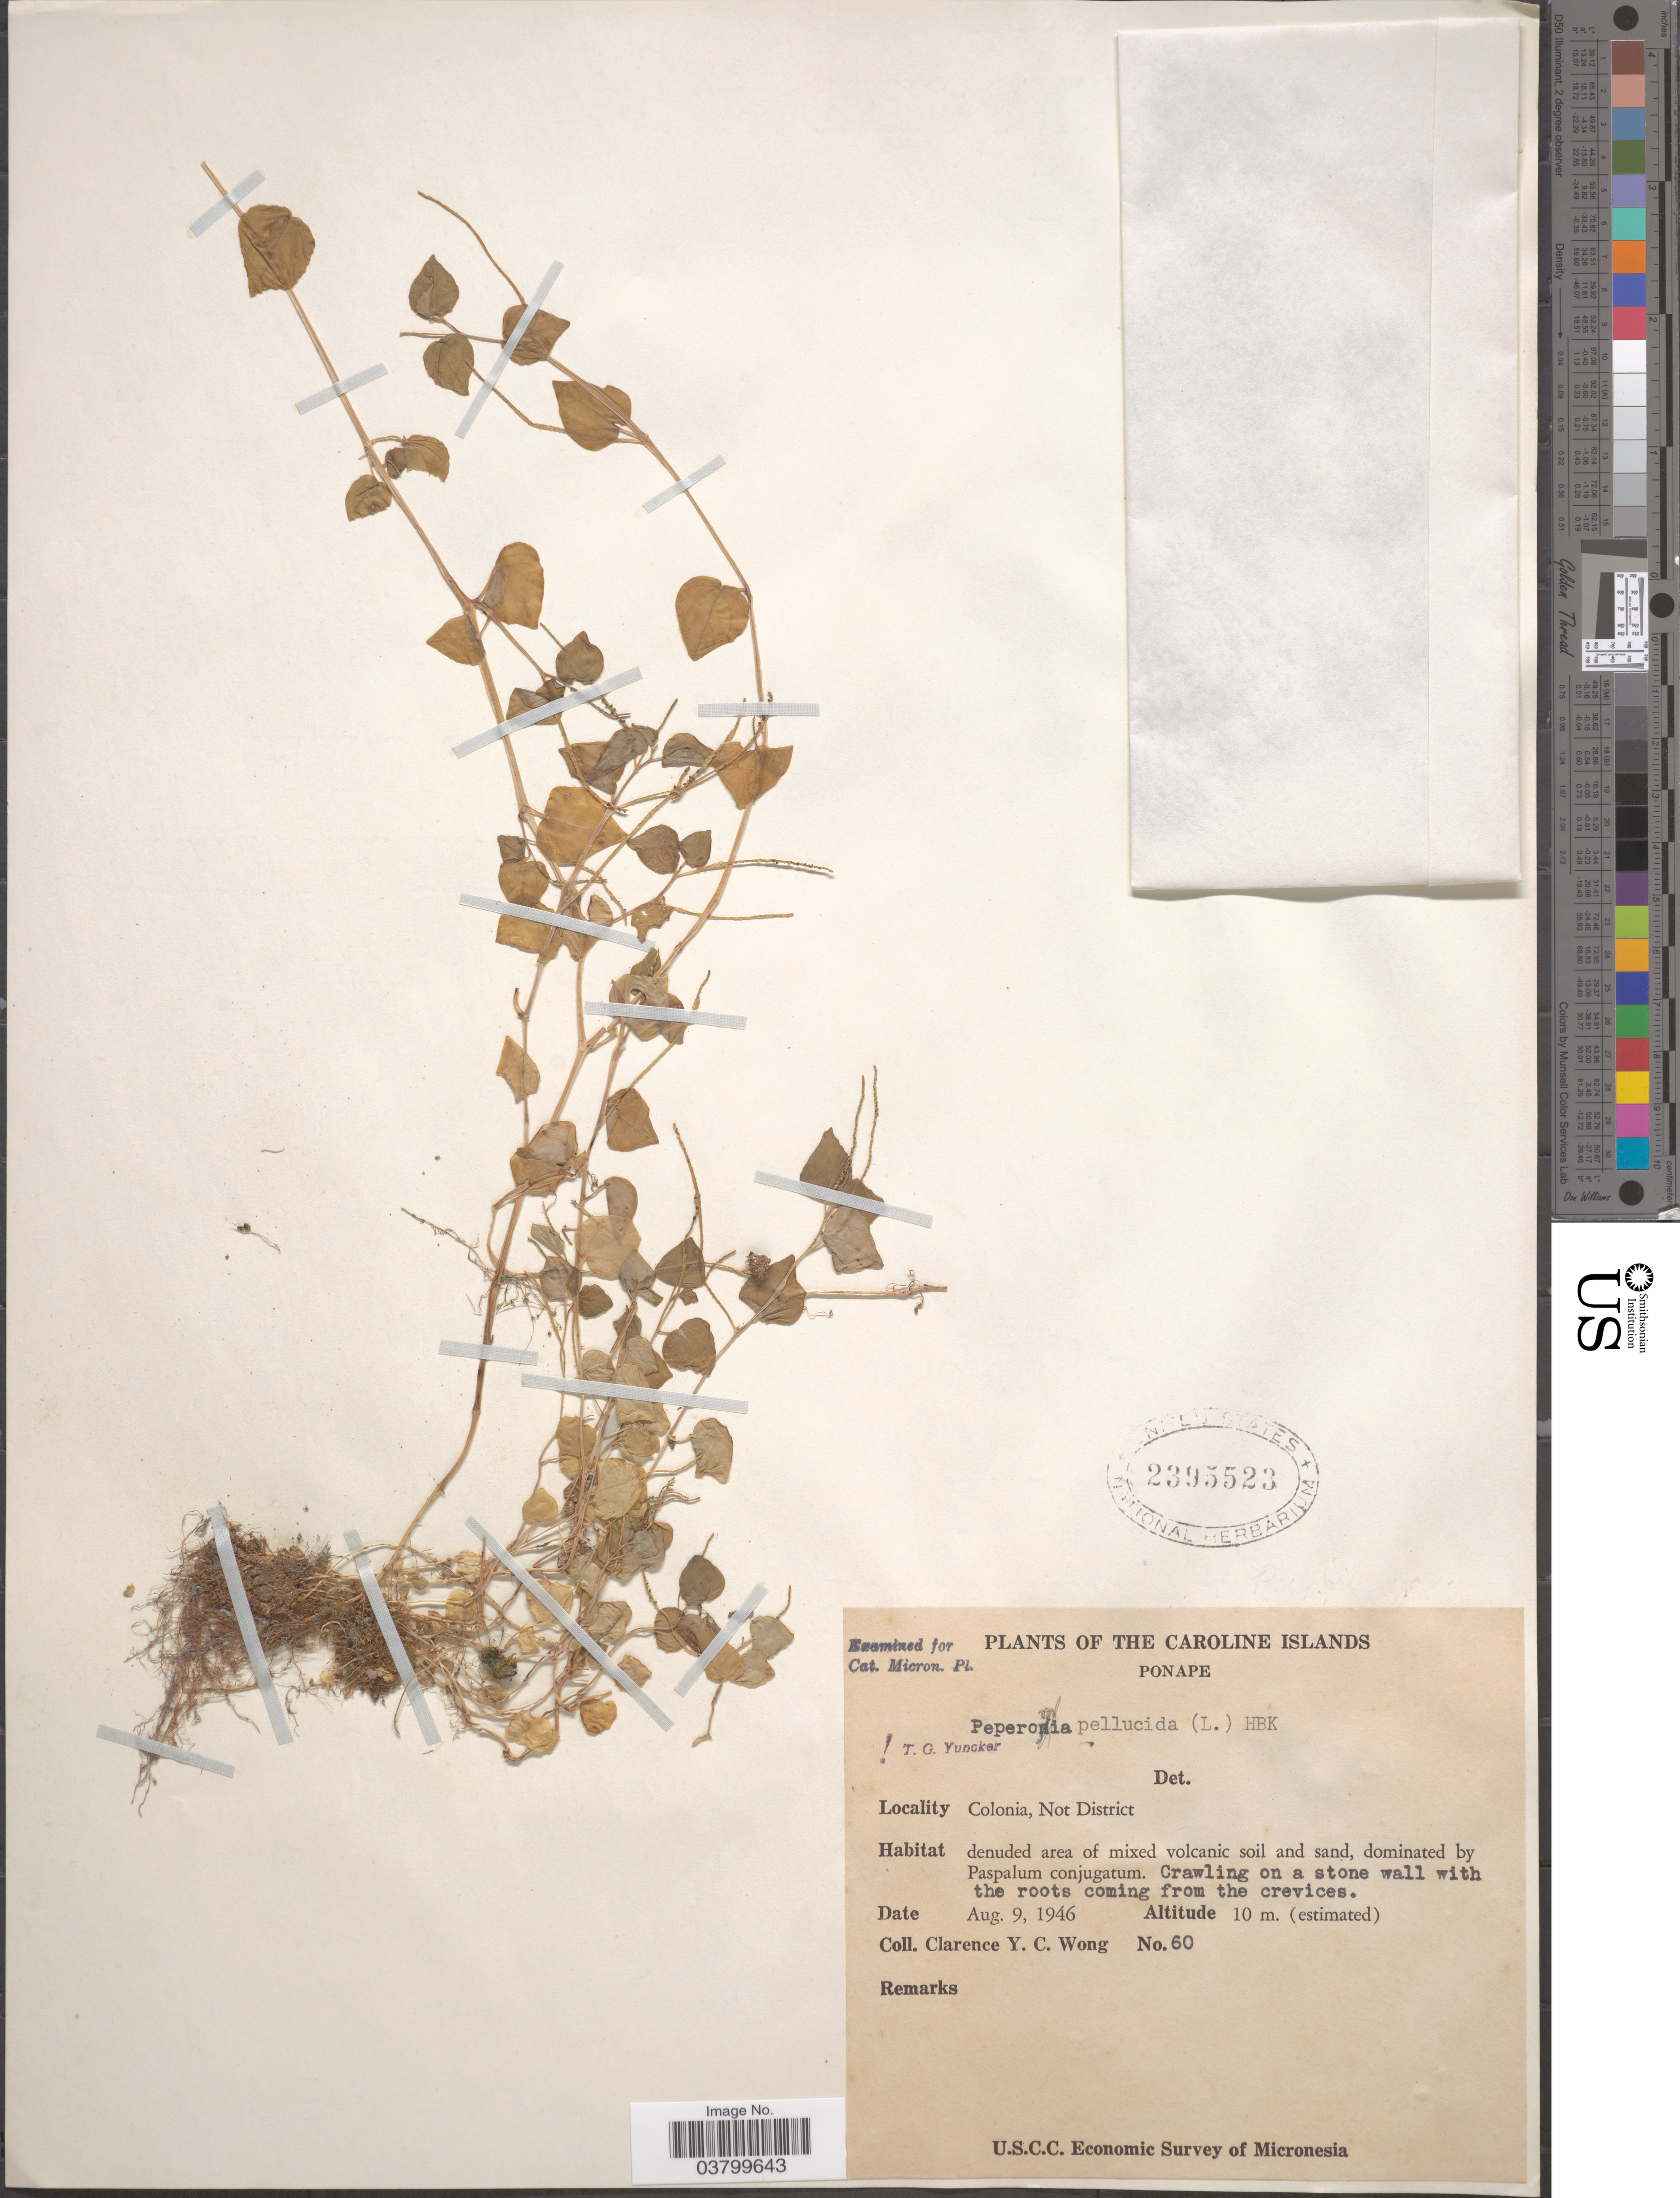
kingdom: Plantae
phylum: Tracheophyta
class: Magnoliopsida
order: Piperales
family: Piperaceae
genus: Peperomia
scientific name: Peperomia pellucida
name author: (L.) Kunth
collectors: C. Y. C. Wong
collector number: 60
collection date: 1946-08-09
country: Micronesia, Federated States of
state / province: Pohnpei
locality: The Caroline Islands. Ponape. Colonia, Not District.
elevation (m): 10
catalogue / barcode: US 2395523